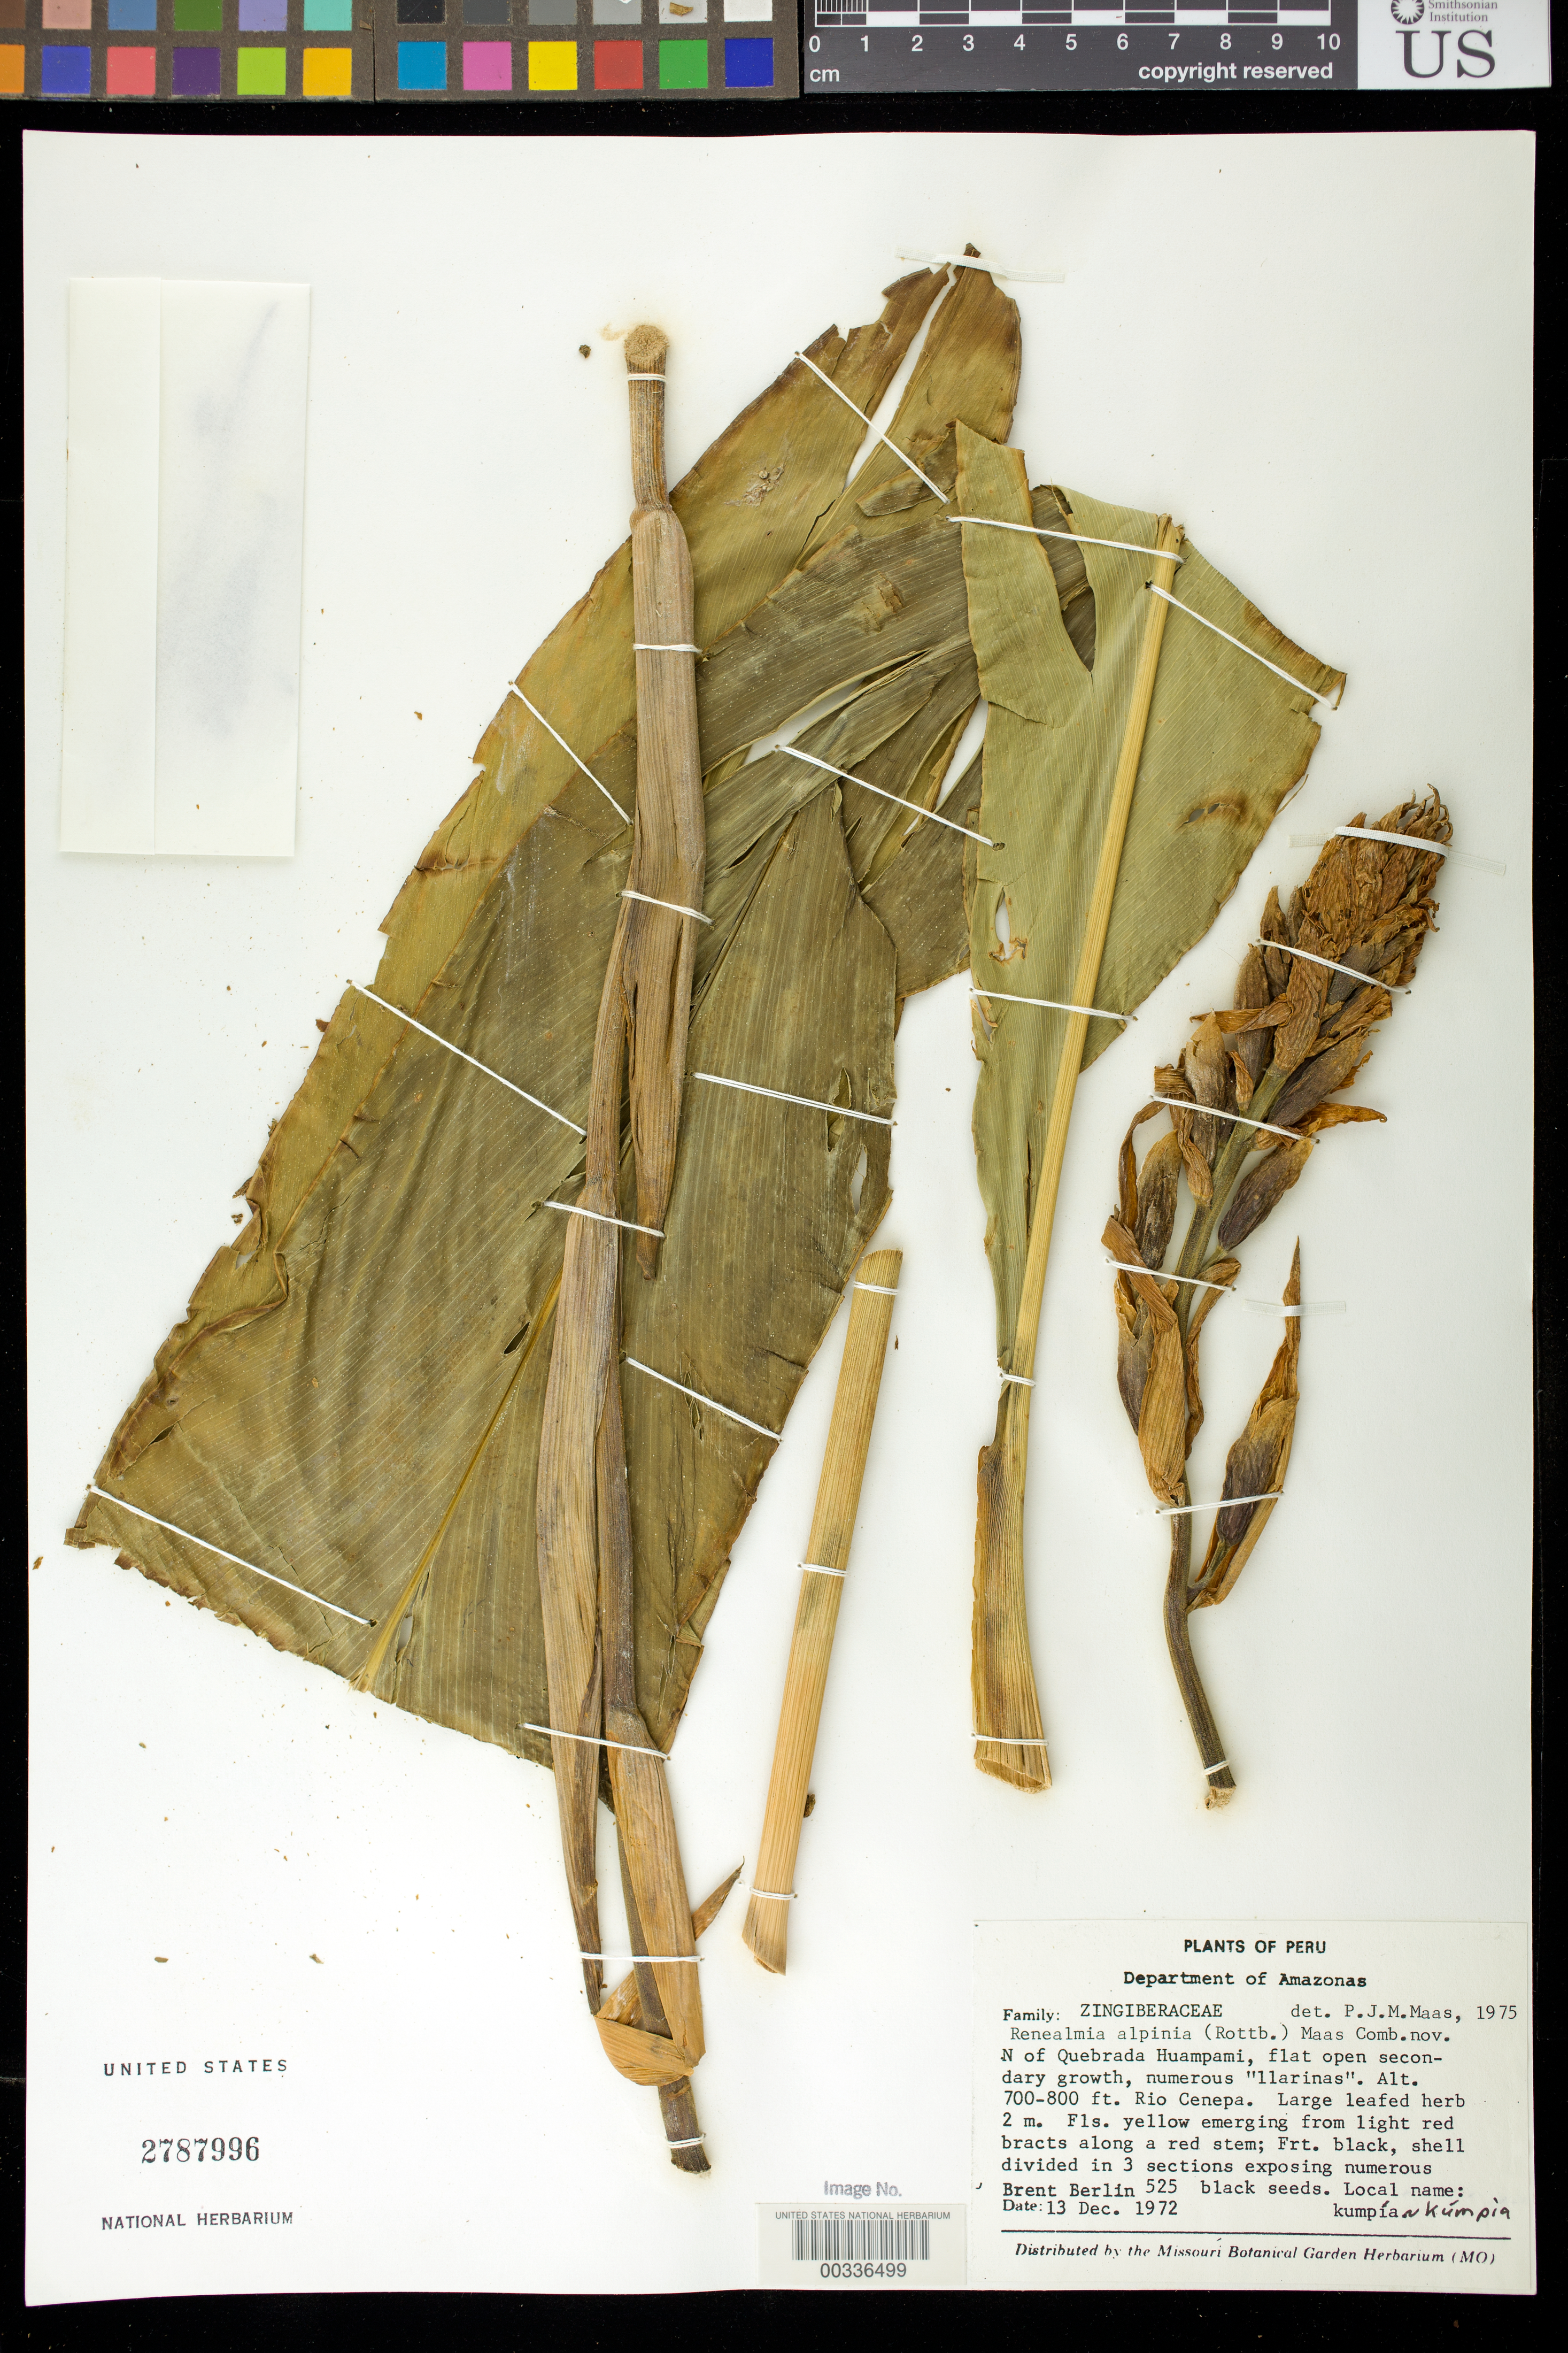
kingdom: Plantae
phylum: Tracheophyta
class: Liliopsida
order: Zingiberales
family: Zingiberaceae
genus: Renealmia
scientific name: Renealmia alpinia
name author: (Rottb.) Maas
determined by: Maas, Paul J. M.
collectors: B. Berlin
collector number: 525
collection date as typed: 13 Dec 1972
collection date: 1972-12-13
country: Peru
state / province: Amazonas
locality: N of Quebrada Huampami, Río Cenepa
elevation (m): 213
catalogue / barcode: US 2787996